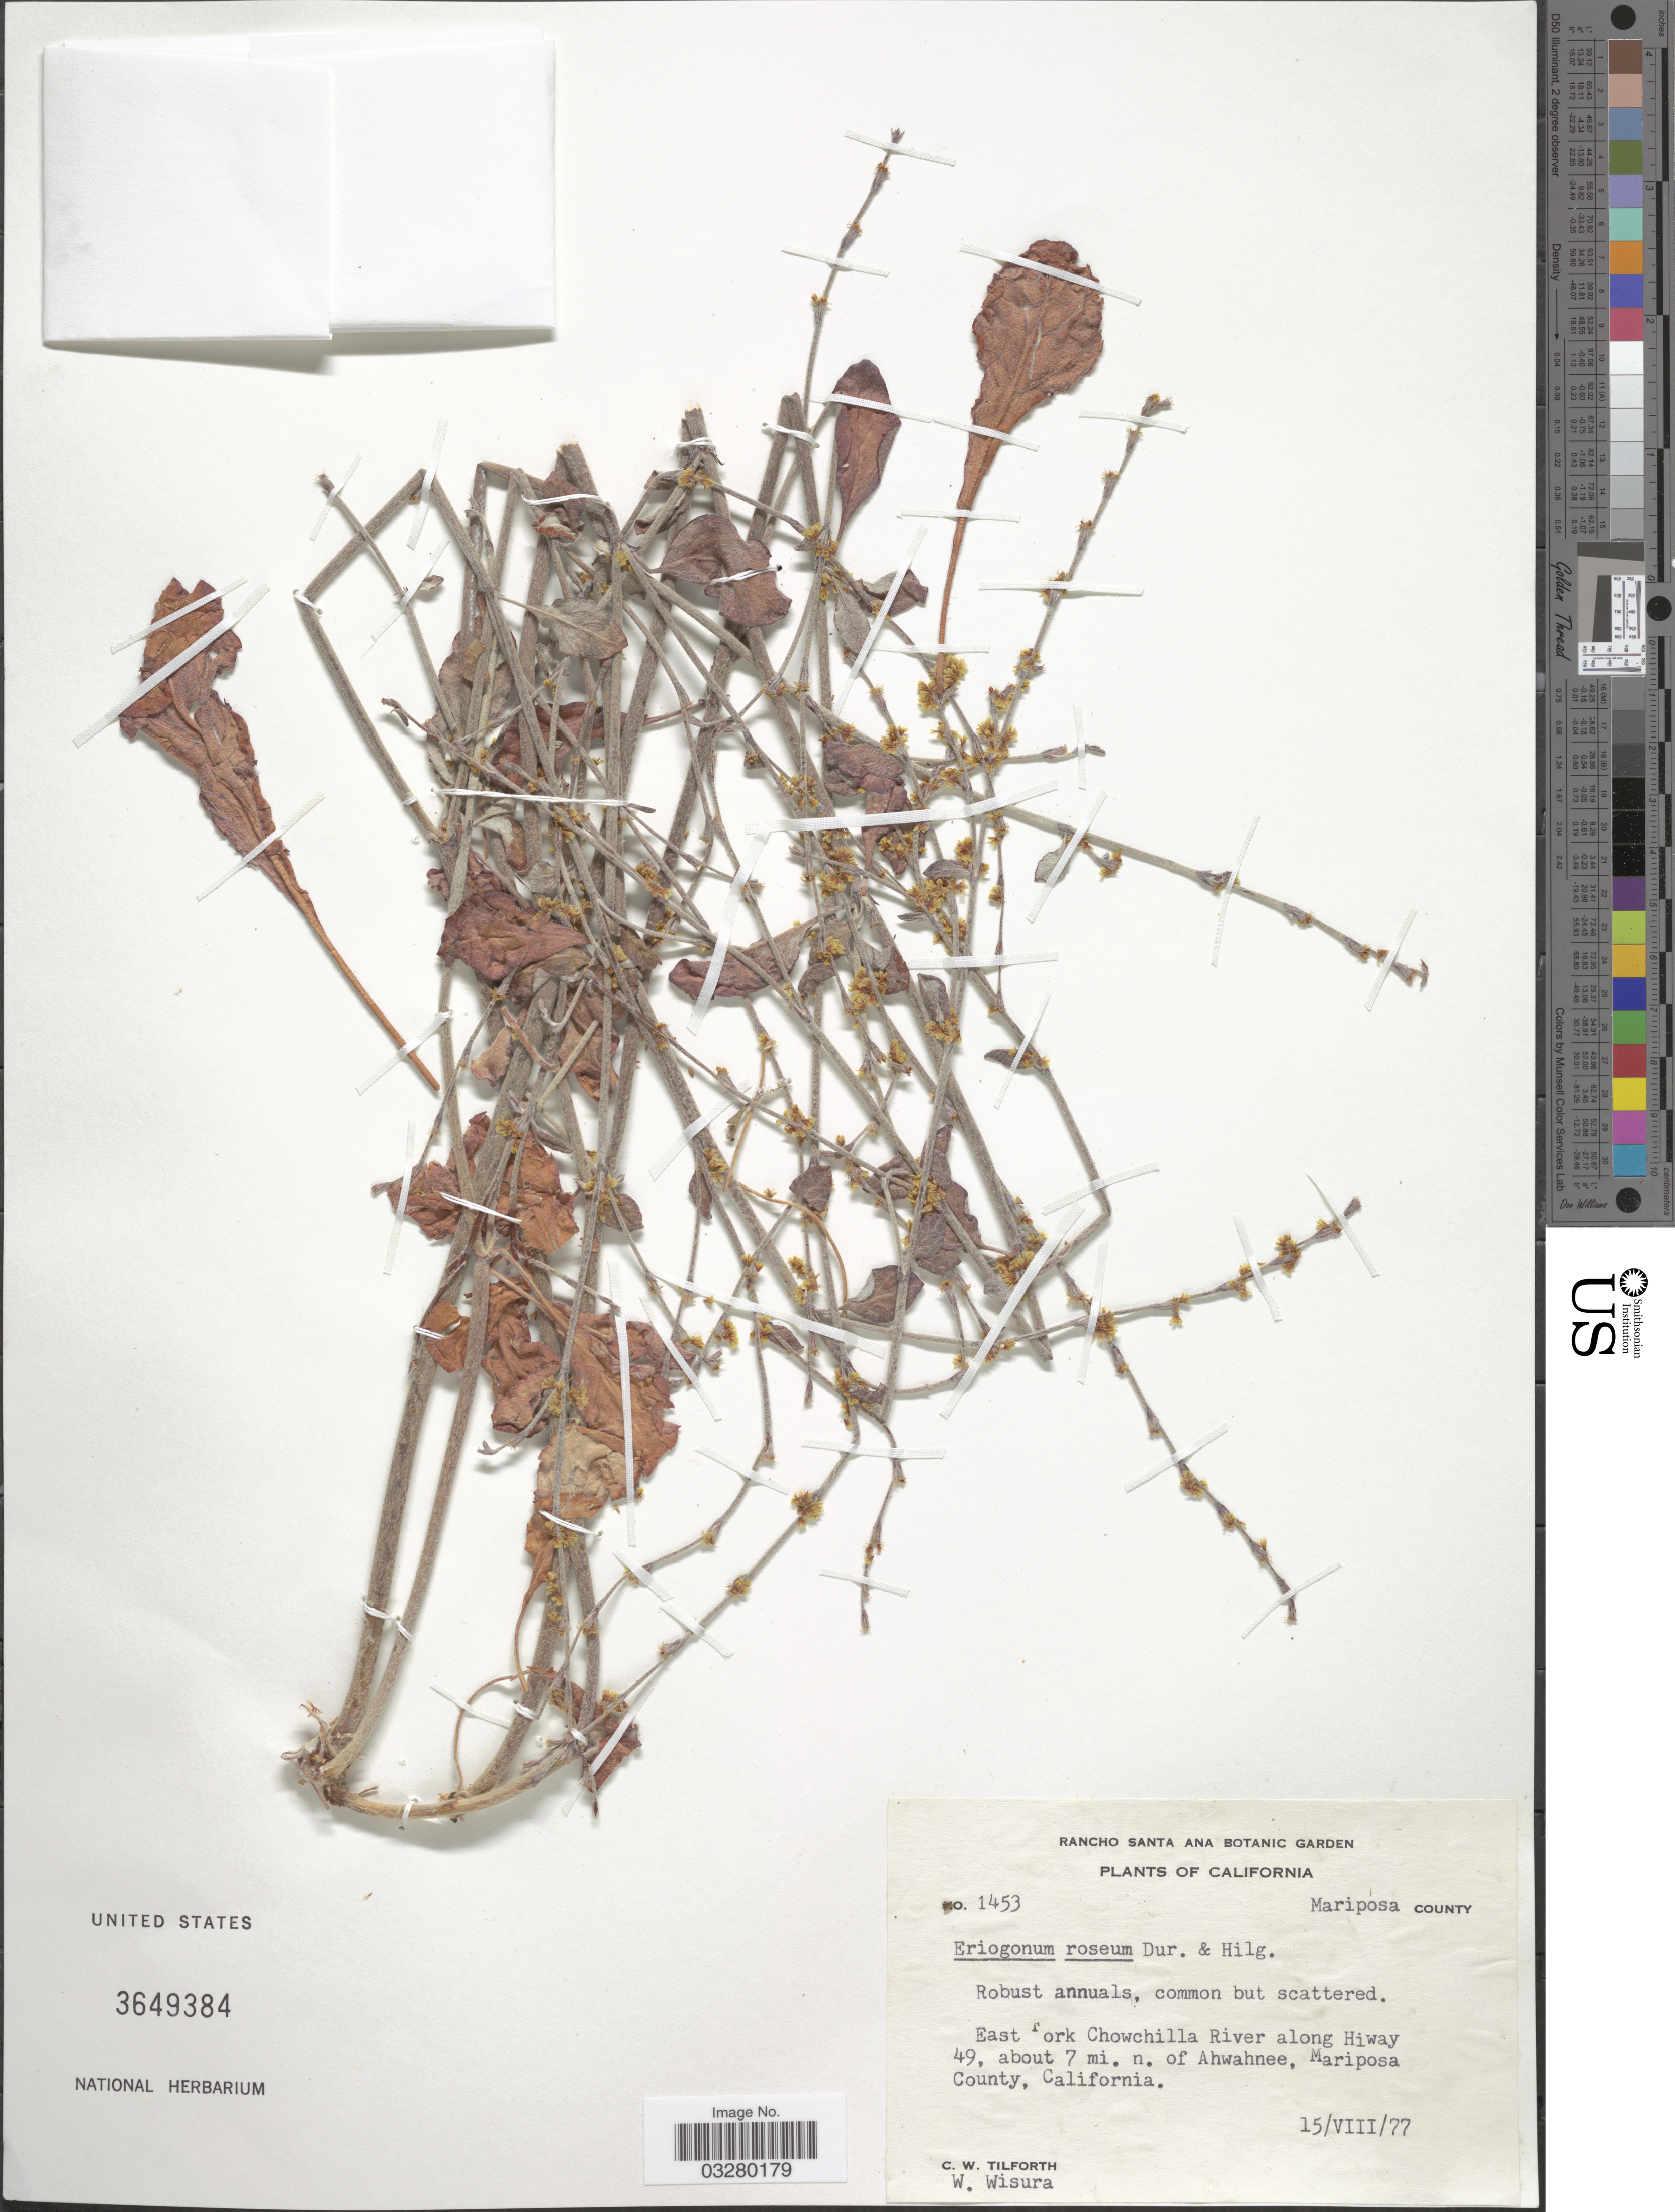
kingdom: Plantae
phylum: Tracheophyta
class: Magnoliopsida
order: Caryophyllales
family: Polygonaceae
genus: Eriogonum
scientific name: Eriogonum roseum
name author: Durand & Hilg.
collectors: C. Tilforth & W. Wisura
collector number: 1453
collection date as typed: Transcribed d/m/y: 15/8/77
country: United States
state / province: California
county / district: Mariposa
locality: Mariposa County. East Fork Chowchilla River along Hiway 49, about 7 mi. n. of Ahwahnee.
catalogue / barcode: US 3649384